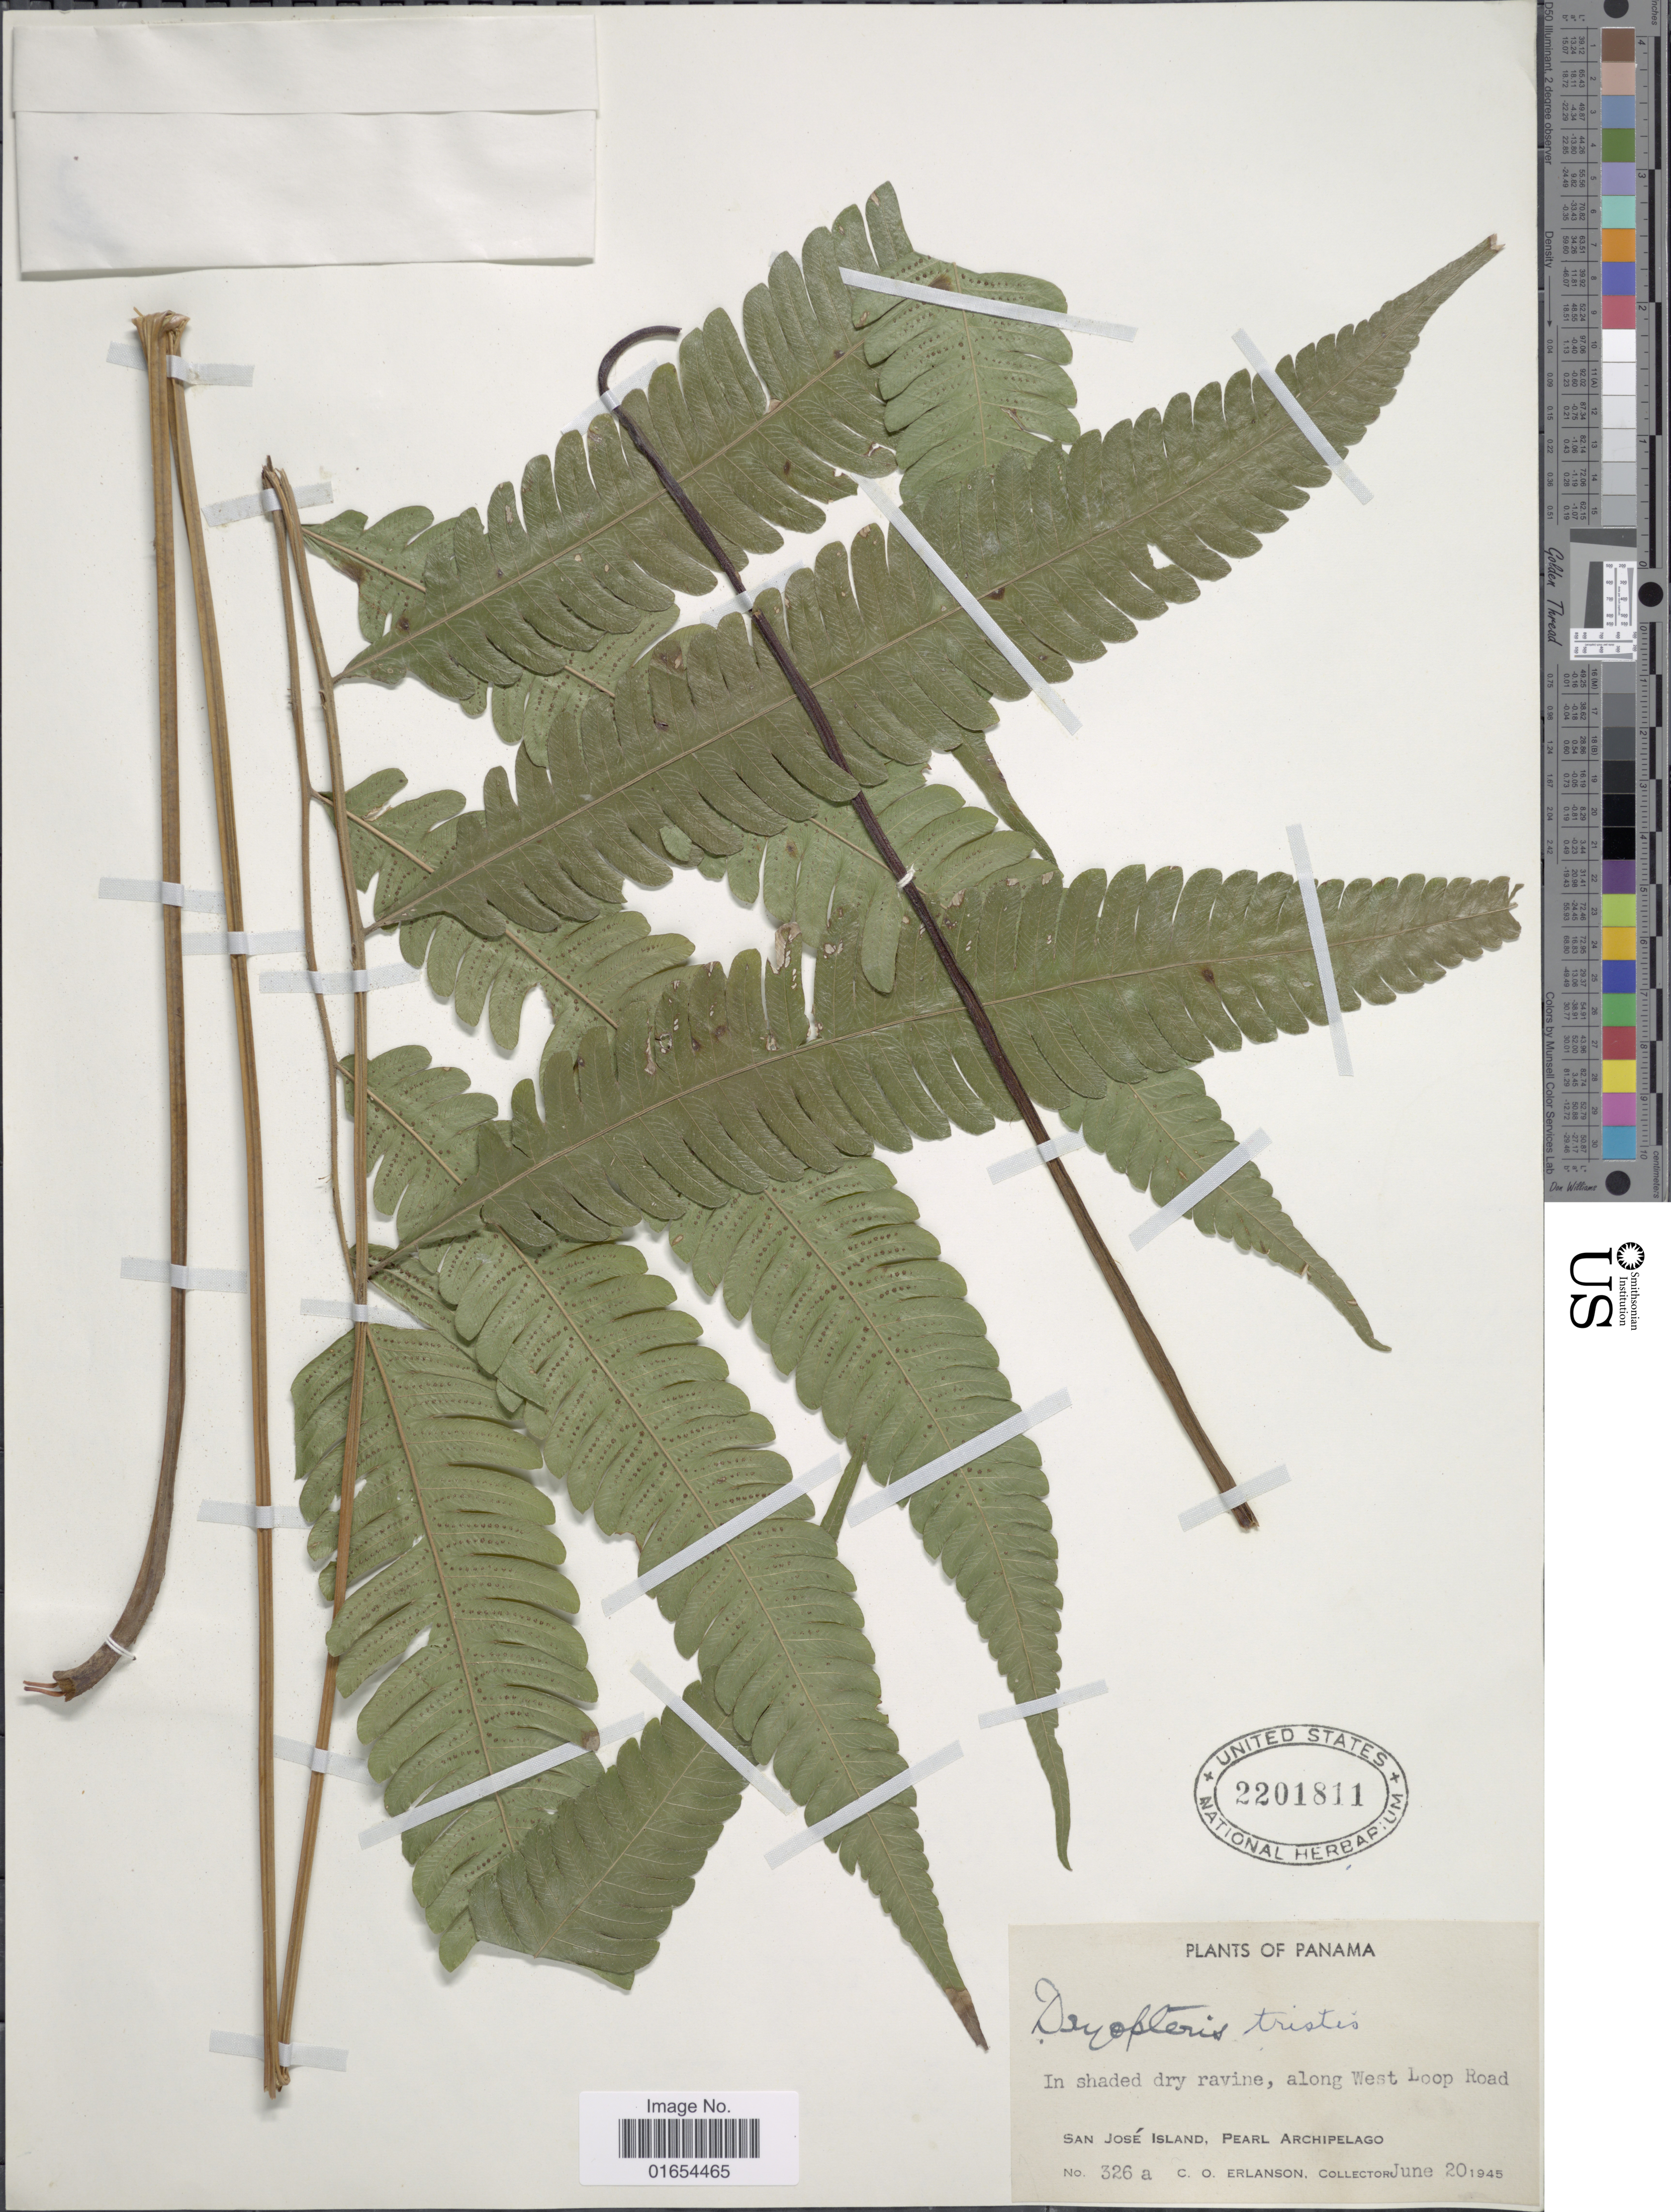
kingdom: Plantae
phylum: Tracheophyta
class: Polypodiopsida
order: Polypodiales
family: Thelypteridaceae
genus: Goniopteris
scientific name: Goniopteris tristis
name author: (Kuntze) Brade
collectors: C. O. Erlanson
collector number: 326a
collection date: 1945-06-20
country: Panama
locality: In shaded dry ravine, along West Loop Road, San Jose Island, Pearl Archipelago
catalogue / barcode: US 2201811